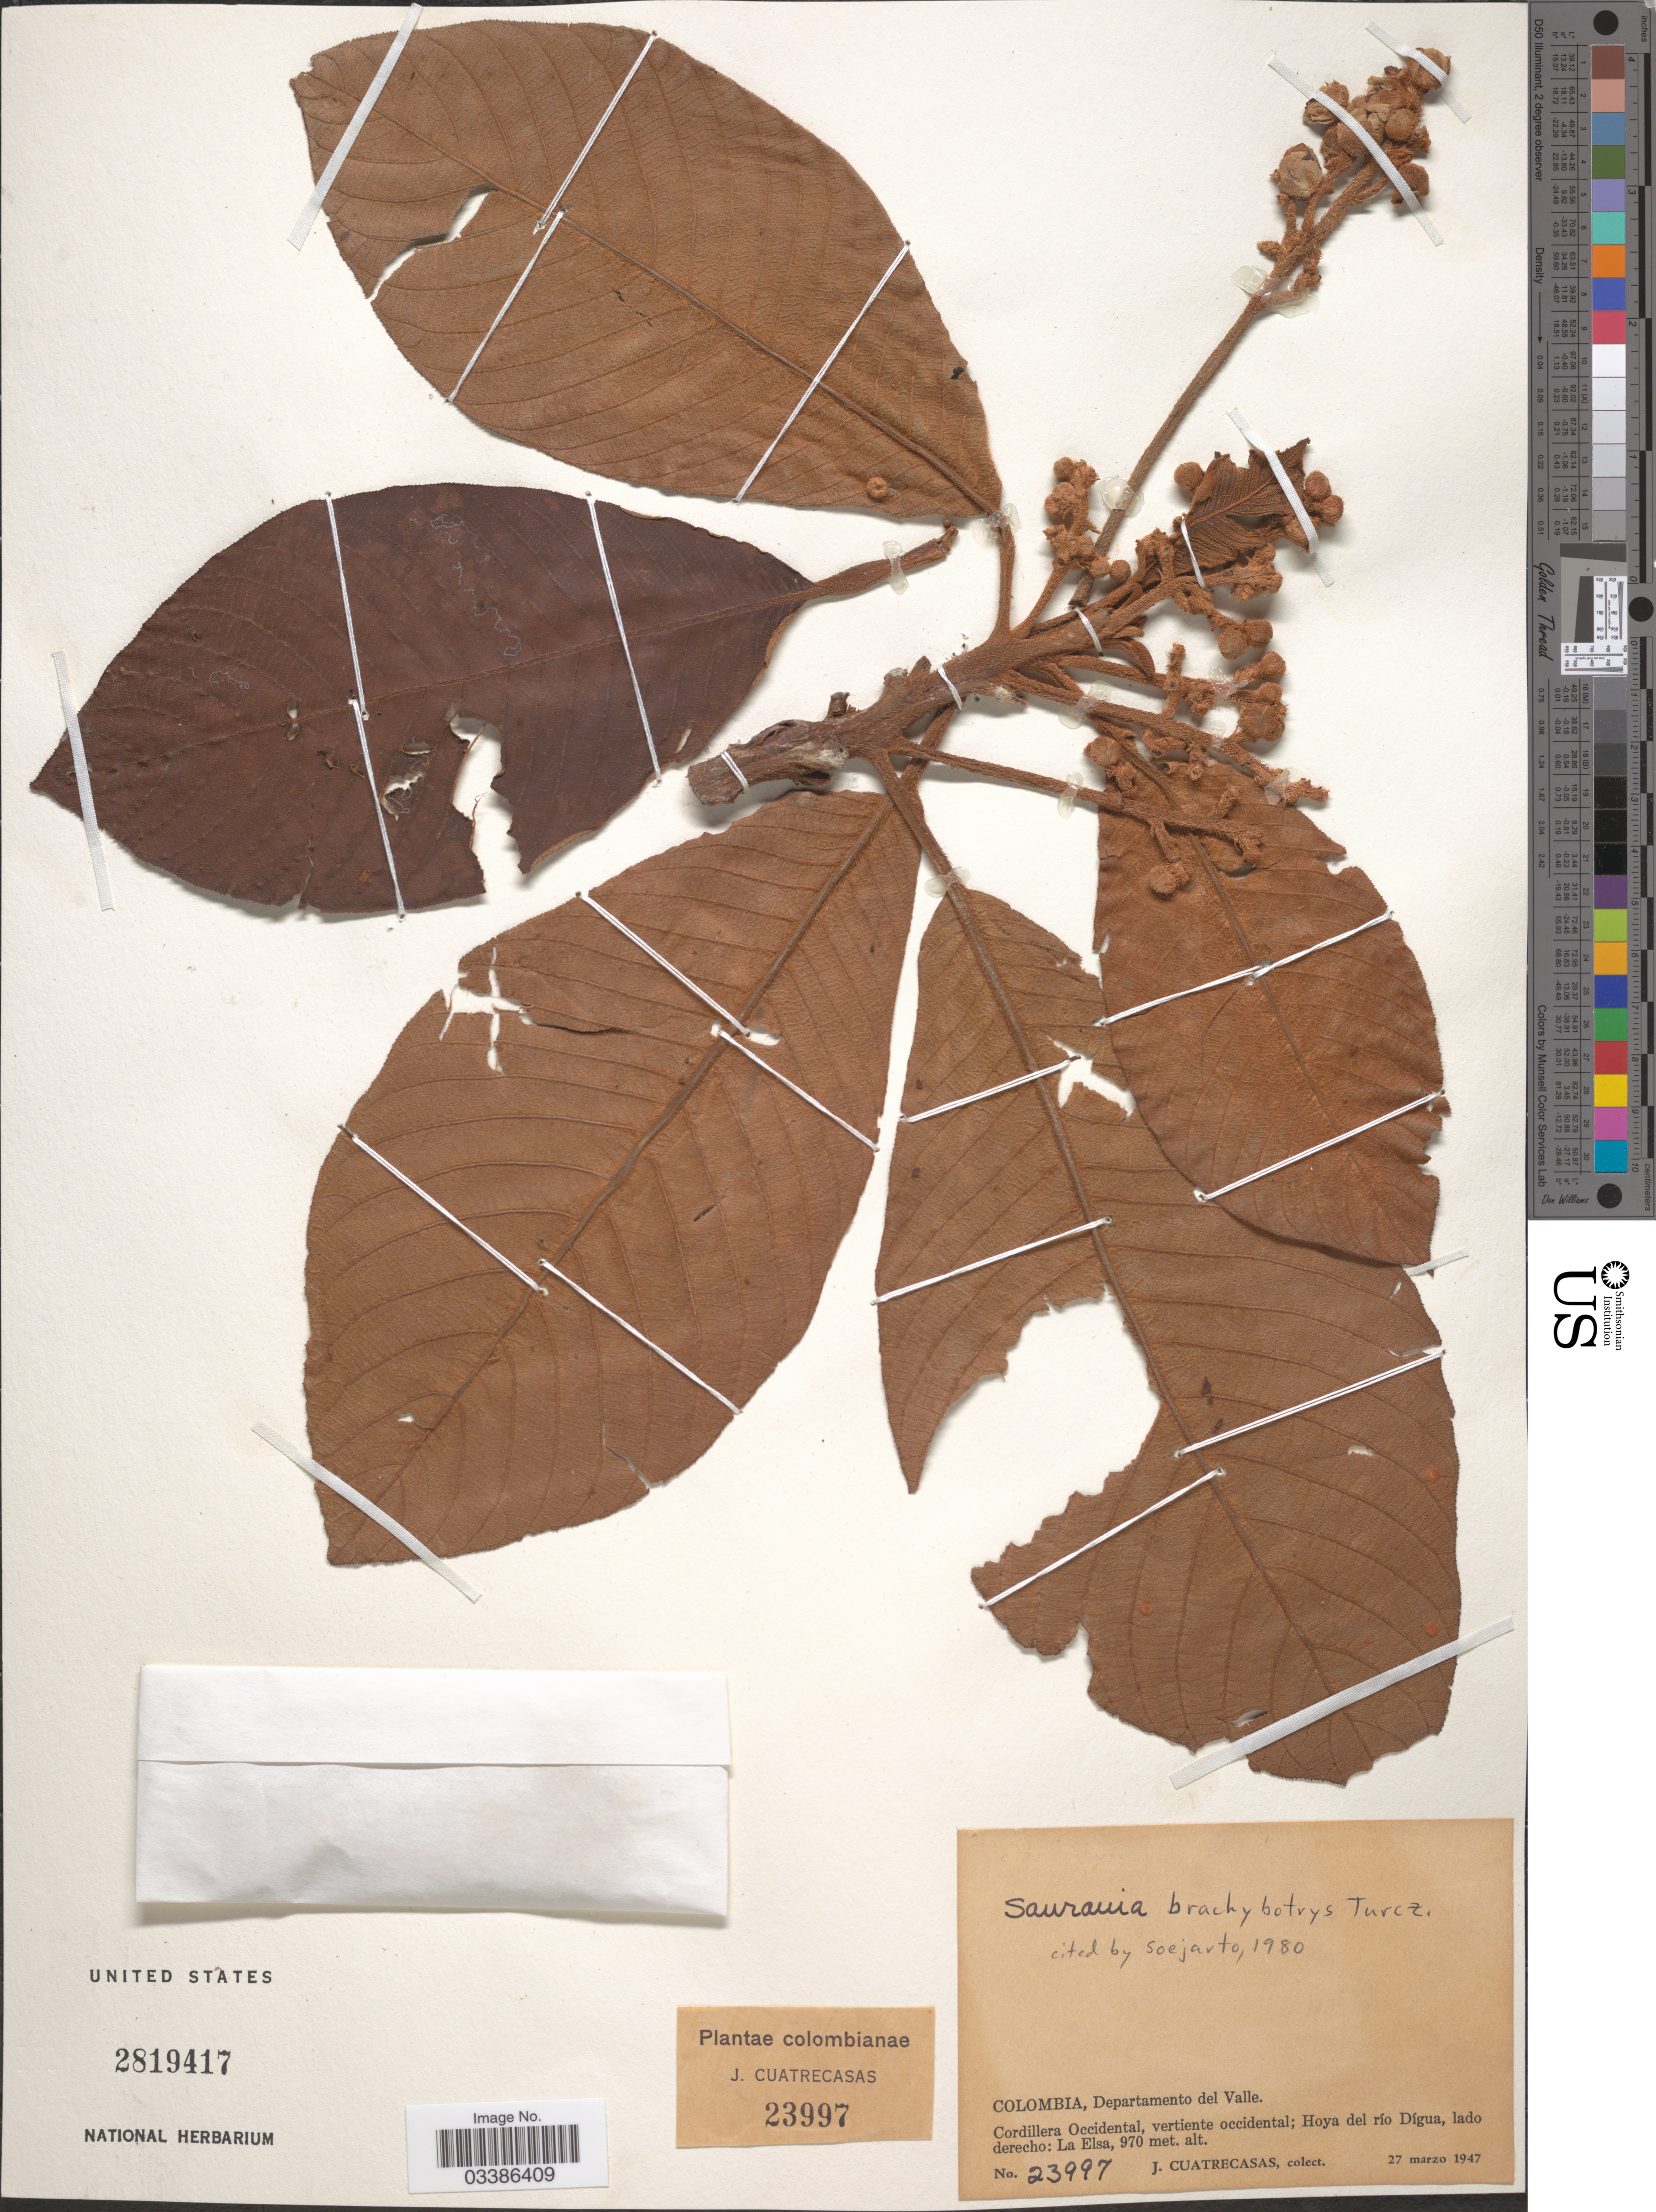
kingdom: Plantae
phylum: Tracheophyta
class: Magnoliopsida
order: Ericales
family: Actinidiaceae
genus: Saurauia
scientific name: Saurauia brachybotrys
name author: Turcz.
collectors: J. Cuatrecasas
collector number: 23997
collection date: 1947-03-27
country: Colombia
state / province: Valle del Cauca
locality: Departamento del Valle. Cordillera Occidental, vertiente occidental; Hoya del río Dígua, lado derecho: La Elsa.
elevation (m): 970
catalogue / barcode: US 2819417